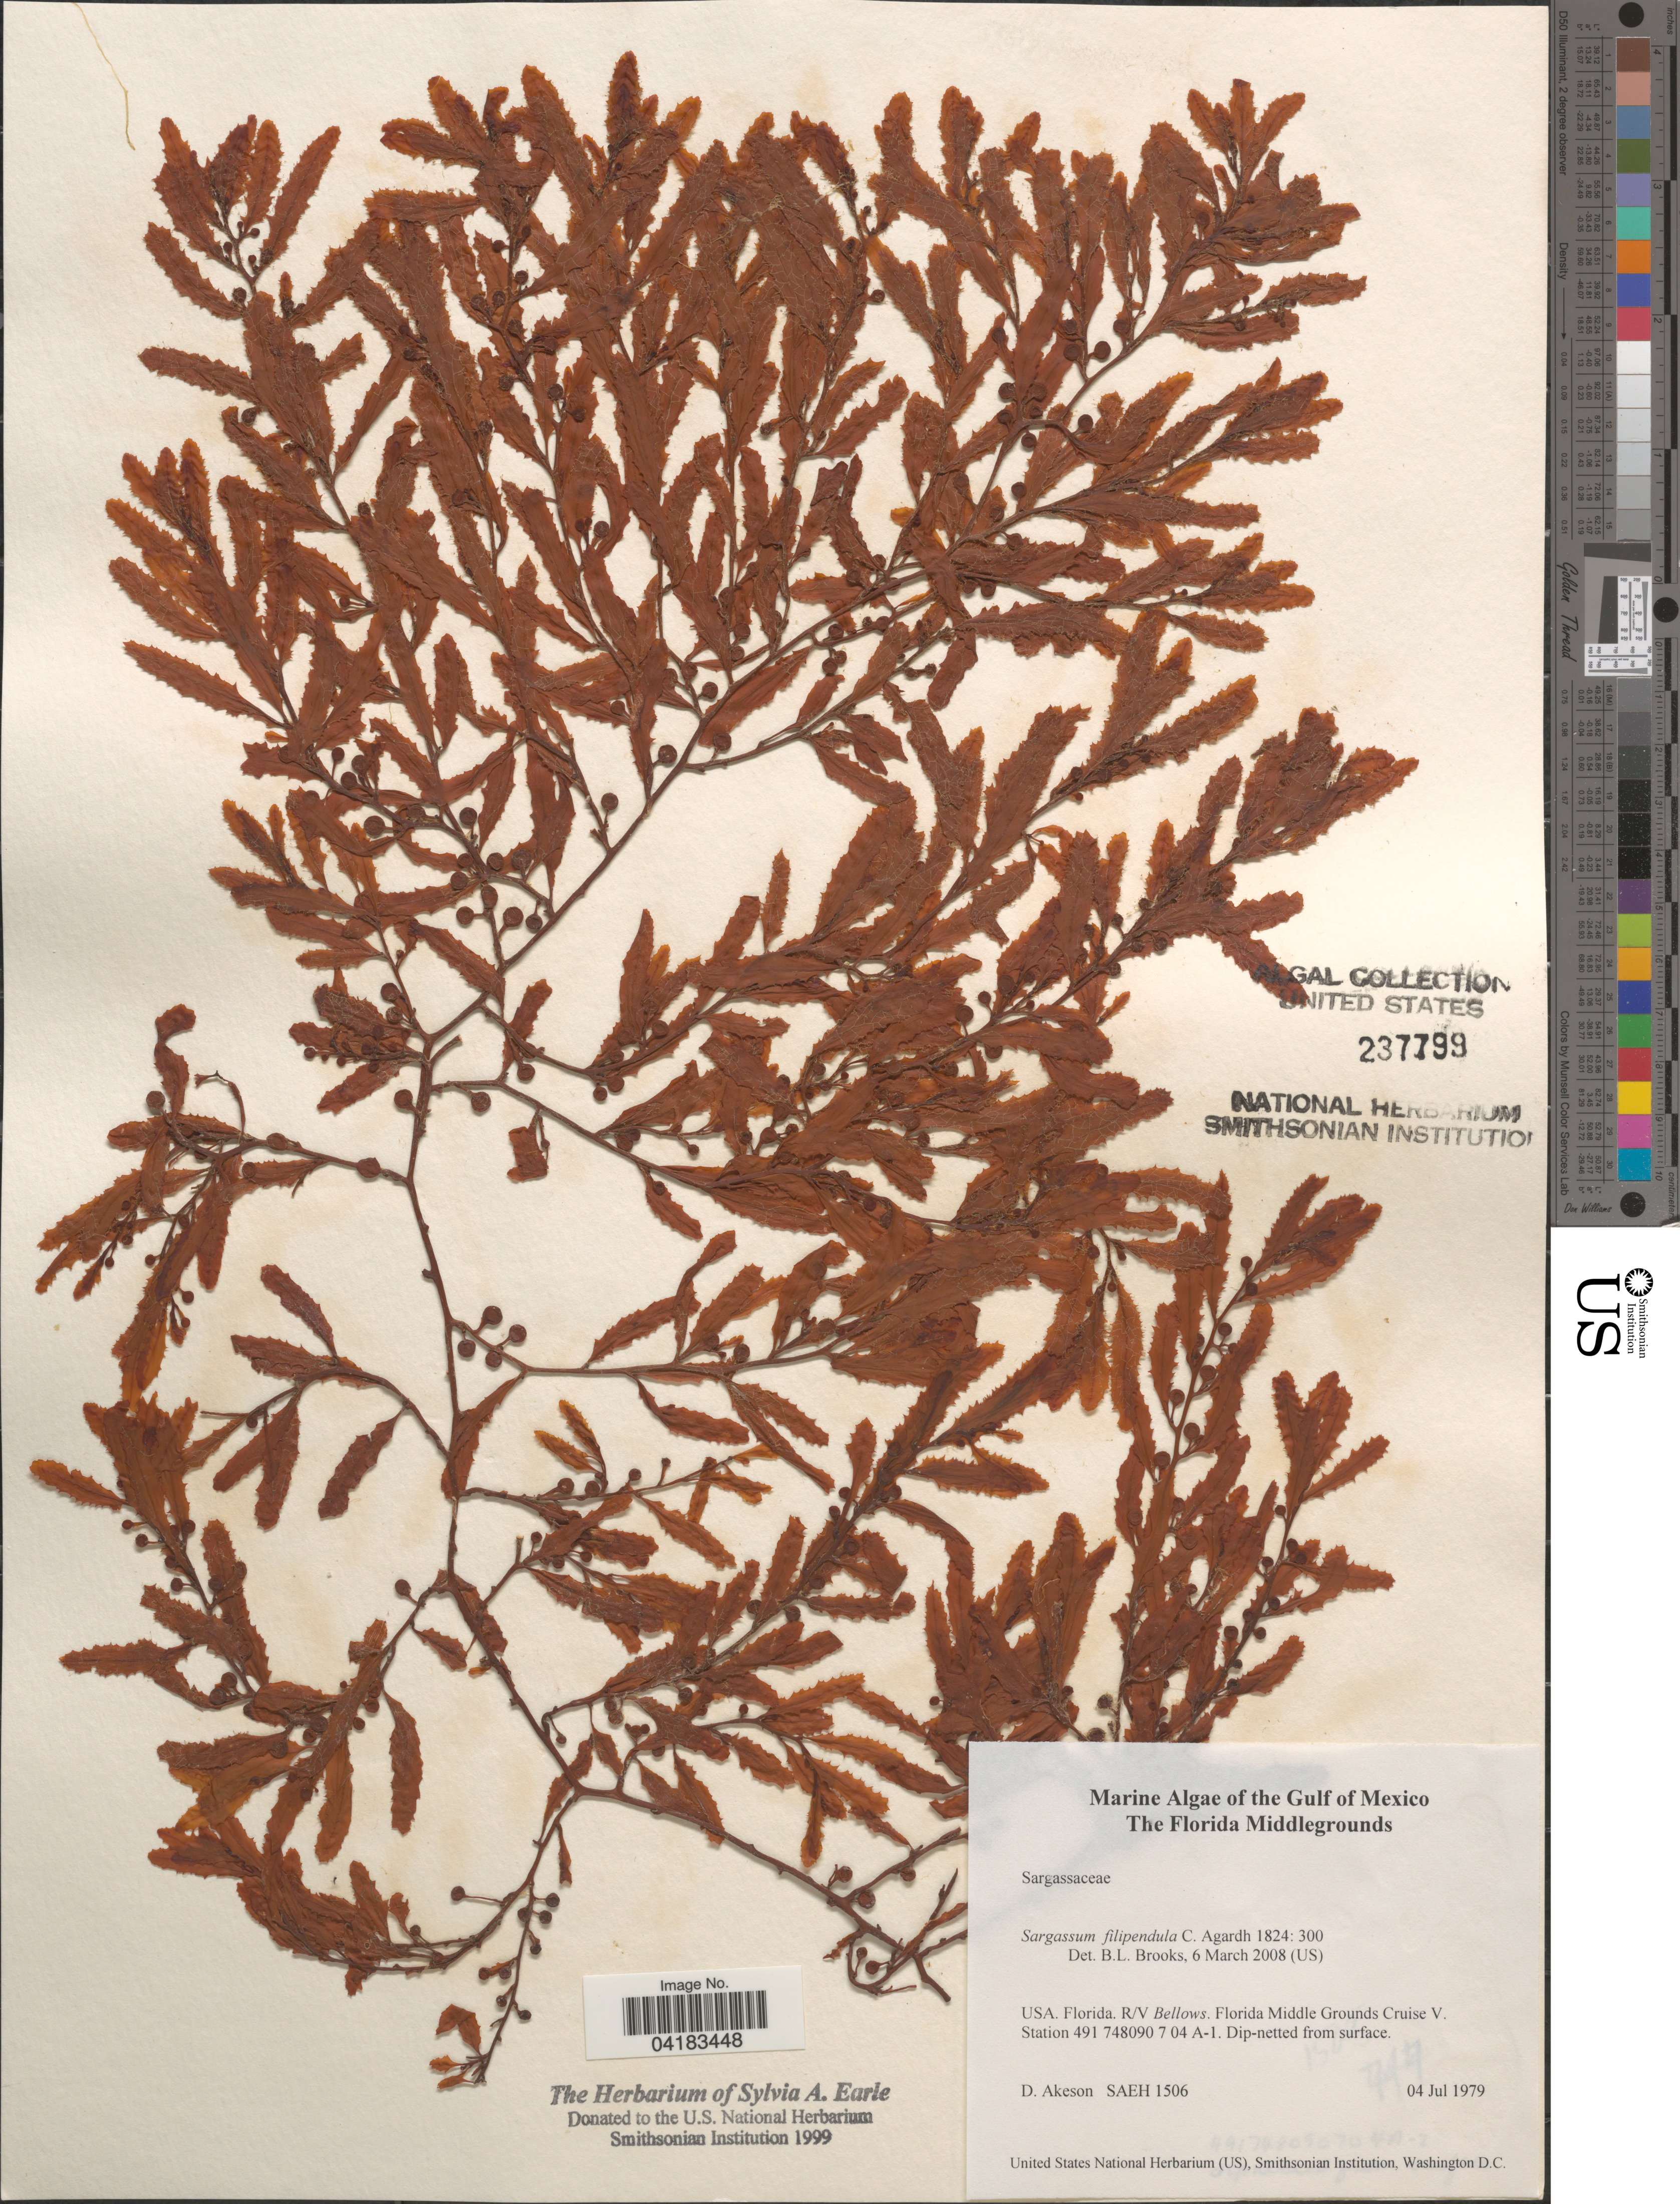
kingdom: Chromista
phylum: Ochrophyta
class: Phaeophyceae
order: Fucales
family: Sargassaceae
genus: Sargassum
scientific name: Sargassum filipendula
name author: C. Agardh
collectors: D. Akeson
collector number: SAEH1506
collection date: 1979-07-04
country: United States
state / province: Florida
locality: The Gulf of Mexico. The Florida Middlegrounds. R/V Bellows. Florida Middle Grounds Cruise V. Station 491 748090 7 04 A-1.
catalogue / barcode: US 237799